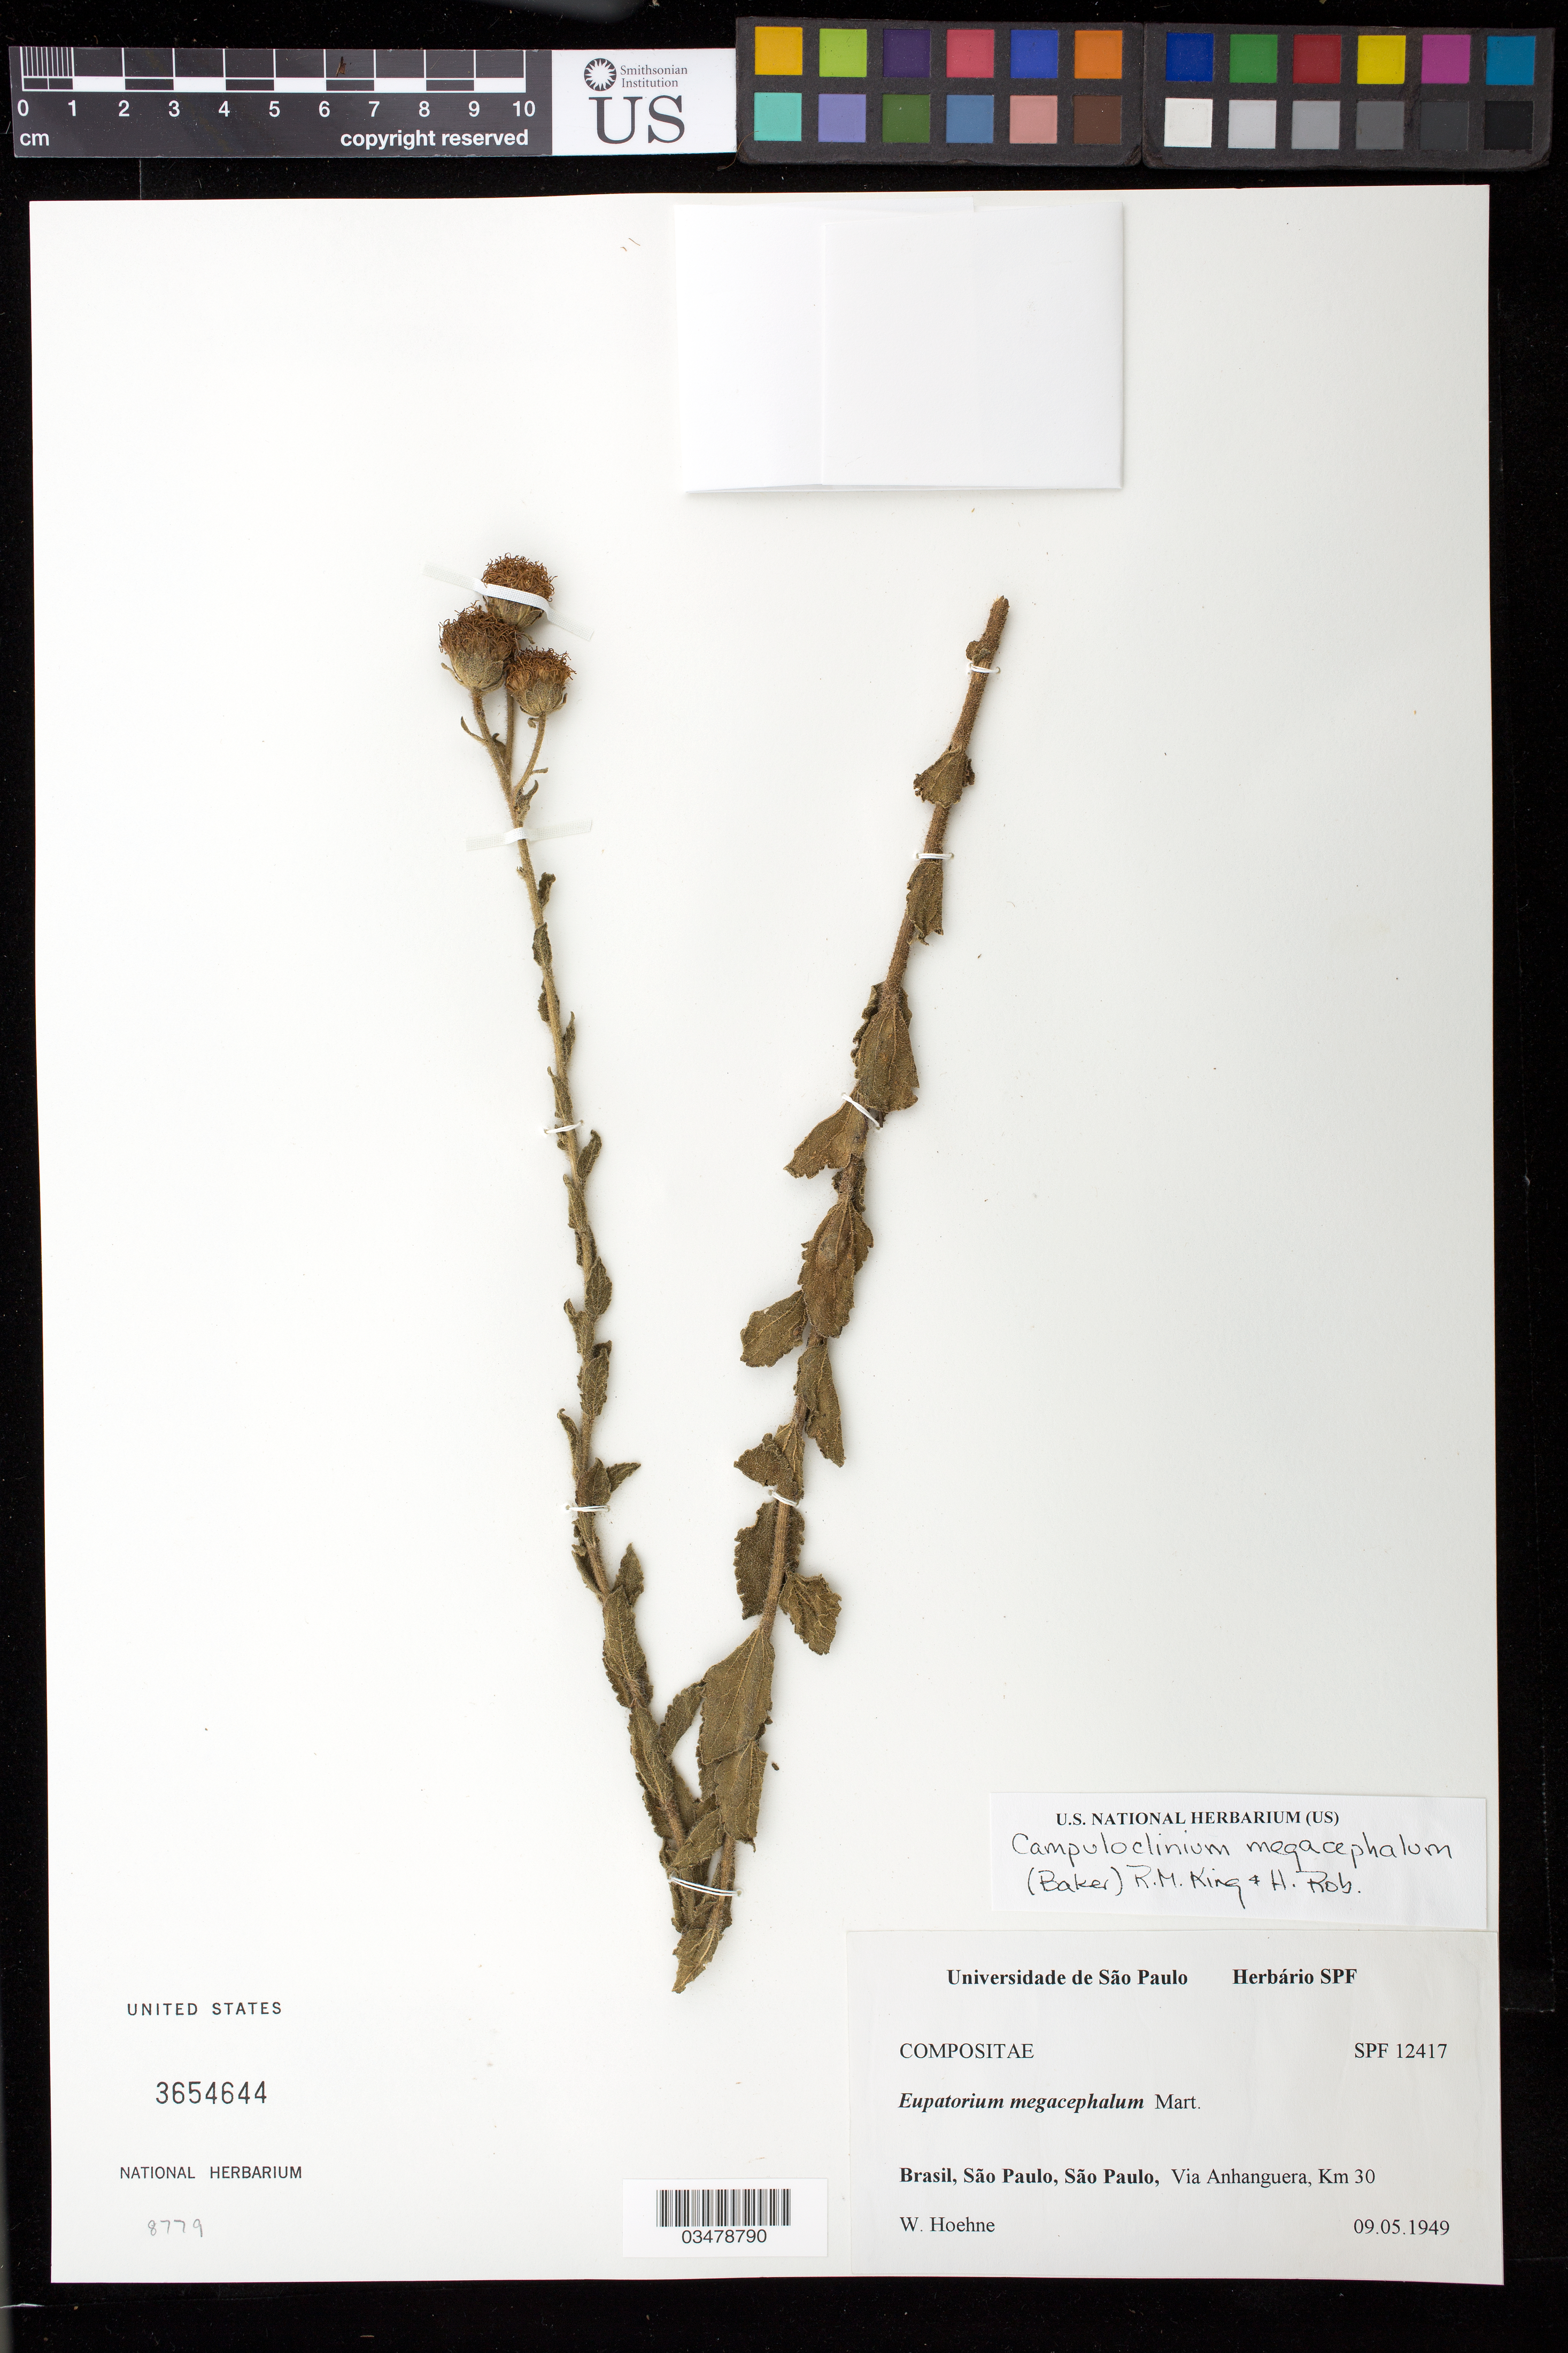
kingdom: Plantae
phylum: Tracheophyta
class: Magnoliopsida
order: Asterales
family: Asteraceae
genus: Campuloclinium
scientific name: Campuloclinium megacephalum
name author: (Mart. ex Baker) R.M. King & H. Rob.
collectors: W. Hoehne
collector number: SPF 12417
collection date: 1949-05-09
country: Brazil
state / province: São Paulo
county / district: São Paulo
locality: Via Anhanguera, Km 30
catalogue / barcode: US 3654644